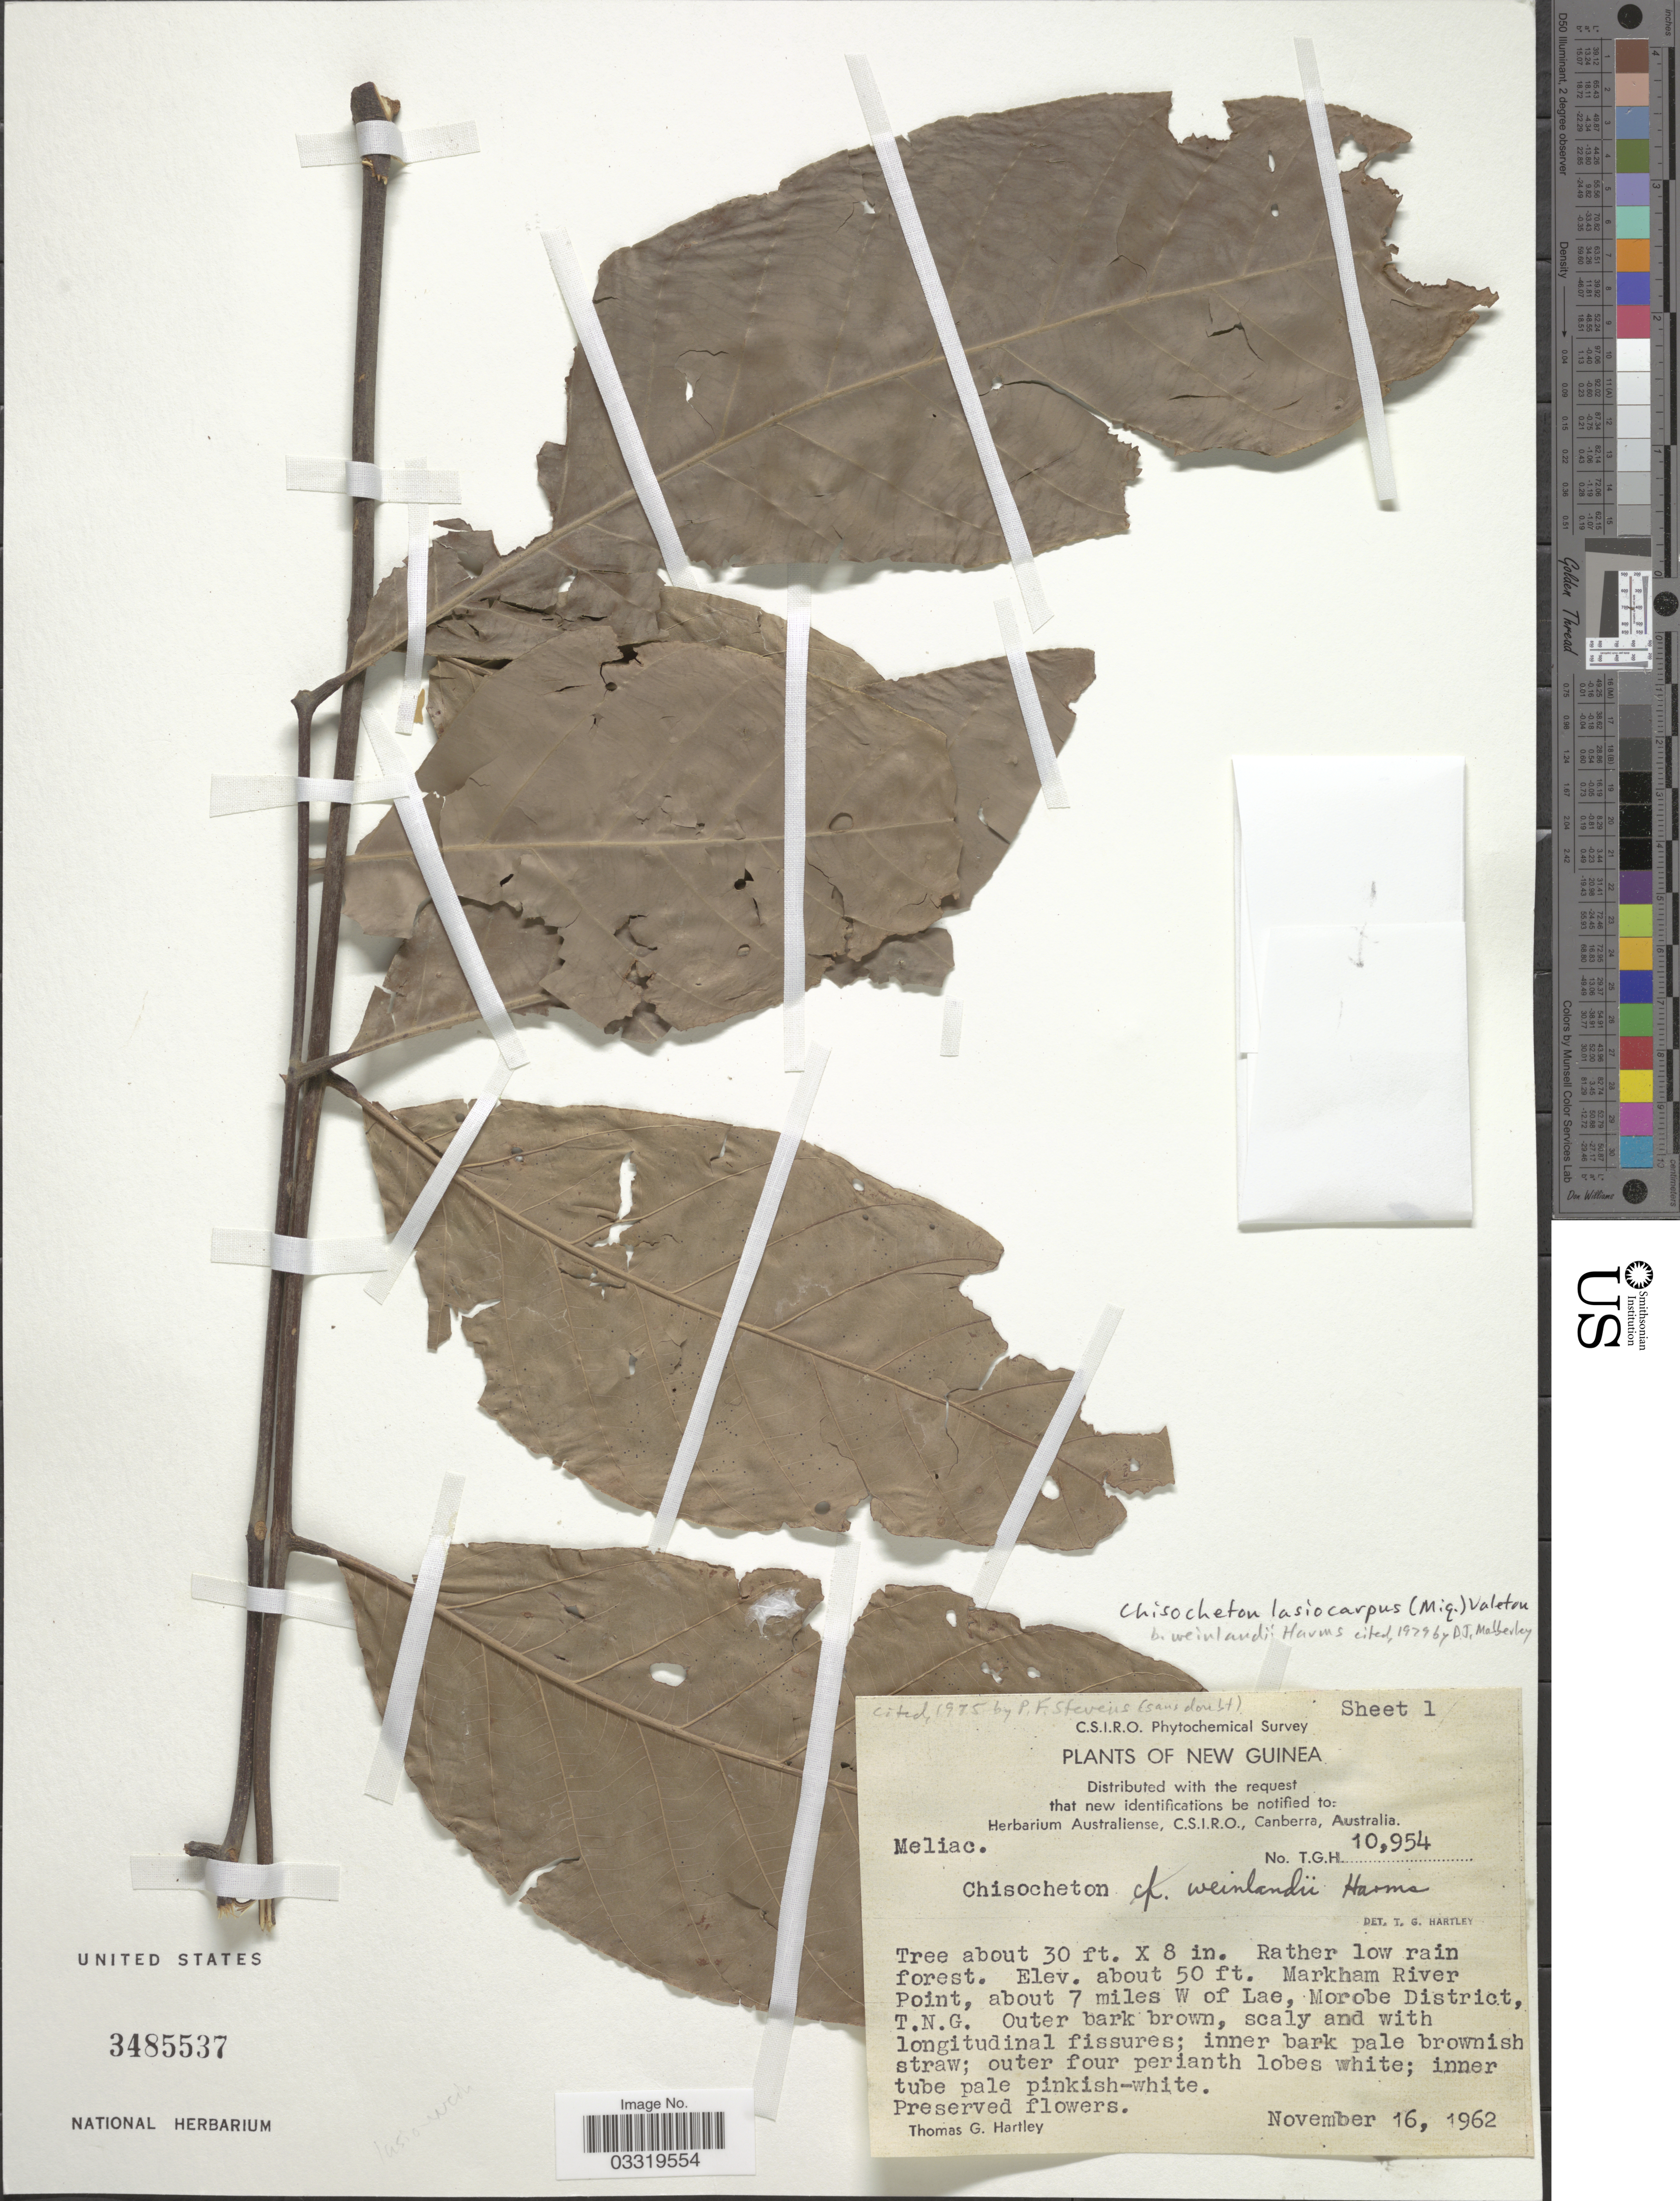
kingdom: Plantae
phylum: Tracheophyta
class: Magnoliopsida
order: Sapindales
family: Meliaceae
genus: Chisocheton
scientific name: Chisocheton lasiocarpus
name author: (Miq.) Valeton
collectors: T. G. Hartley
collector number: TGH10954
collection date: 1962-11-16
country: Papua New Guinea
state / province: Morobe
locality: New Guinea. Markham River Point, about 7 miles W of Lae, Morobe District., T.N.G.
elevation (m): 15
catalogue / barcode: US 3485537